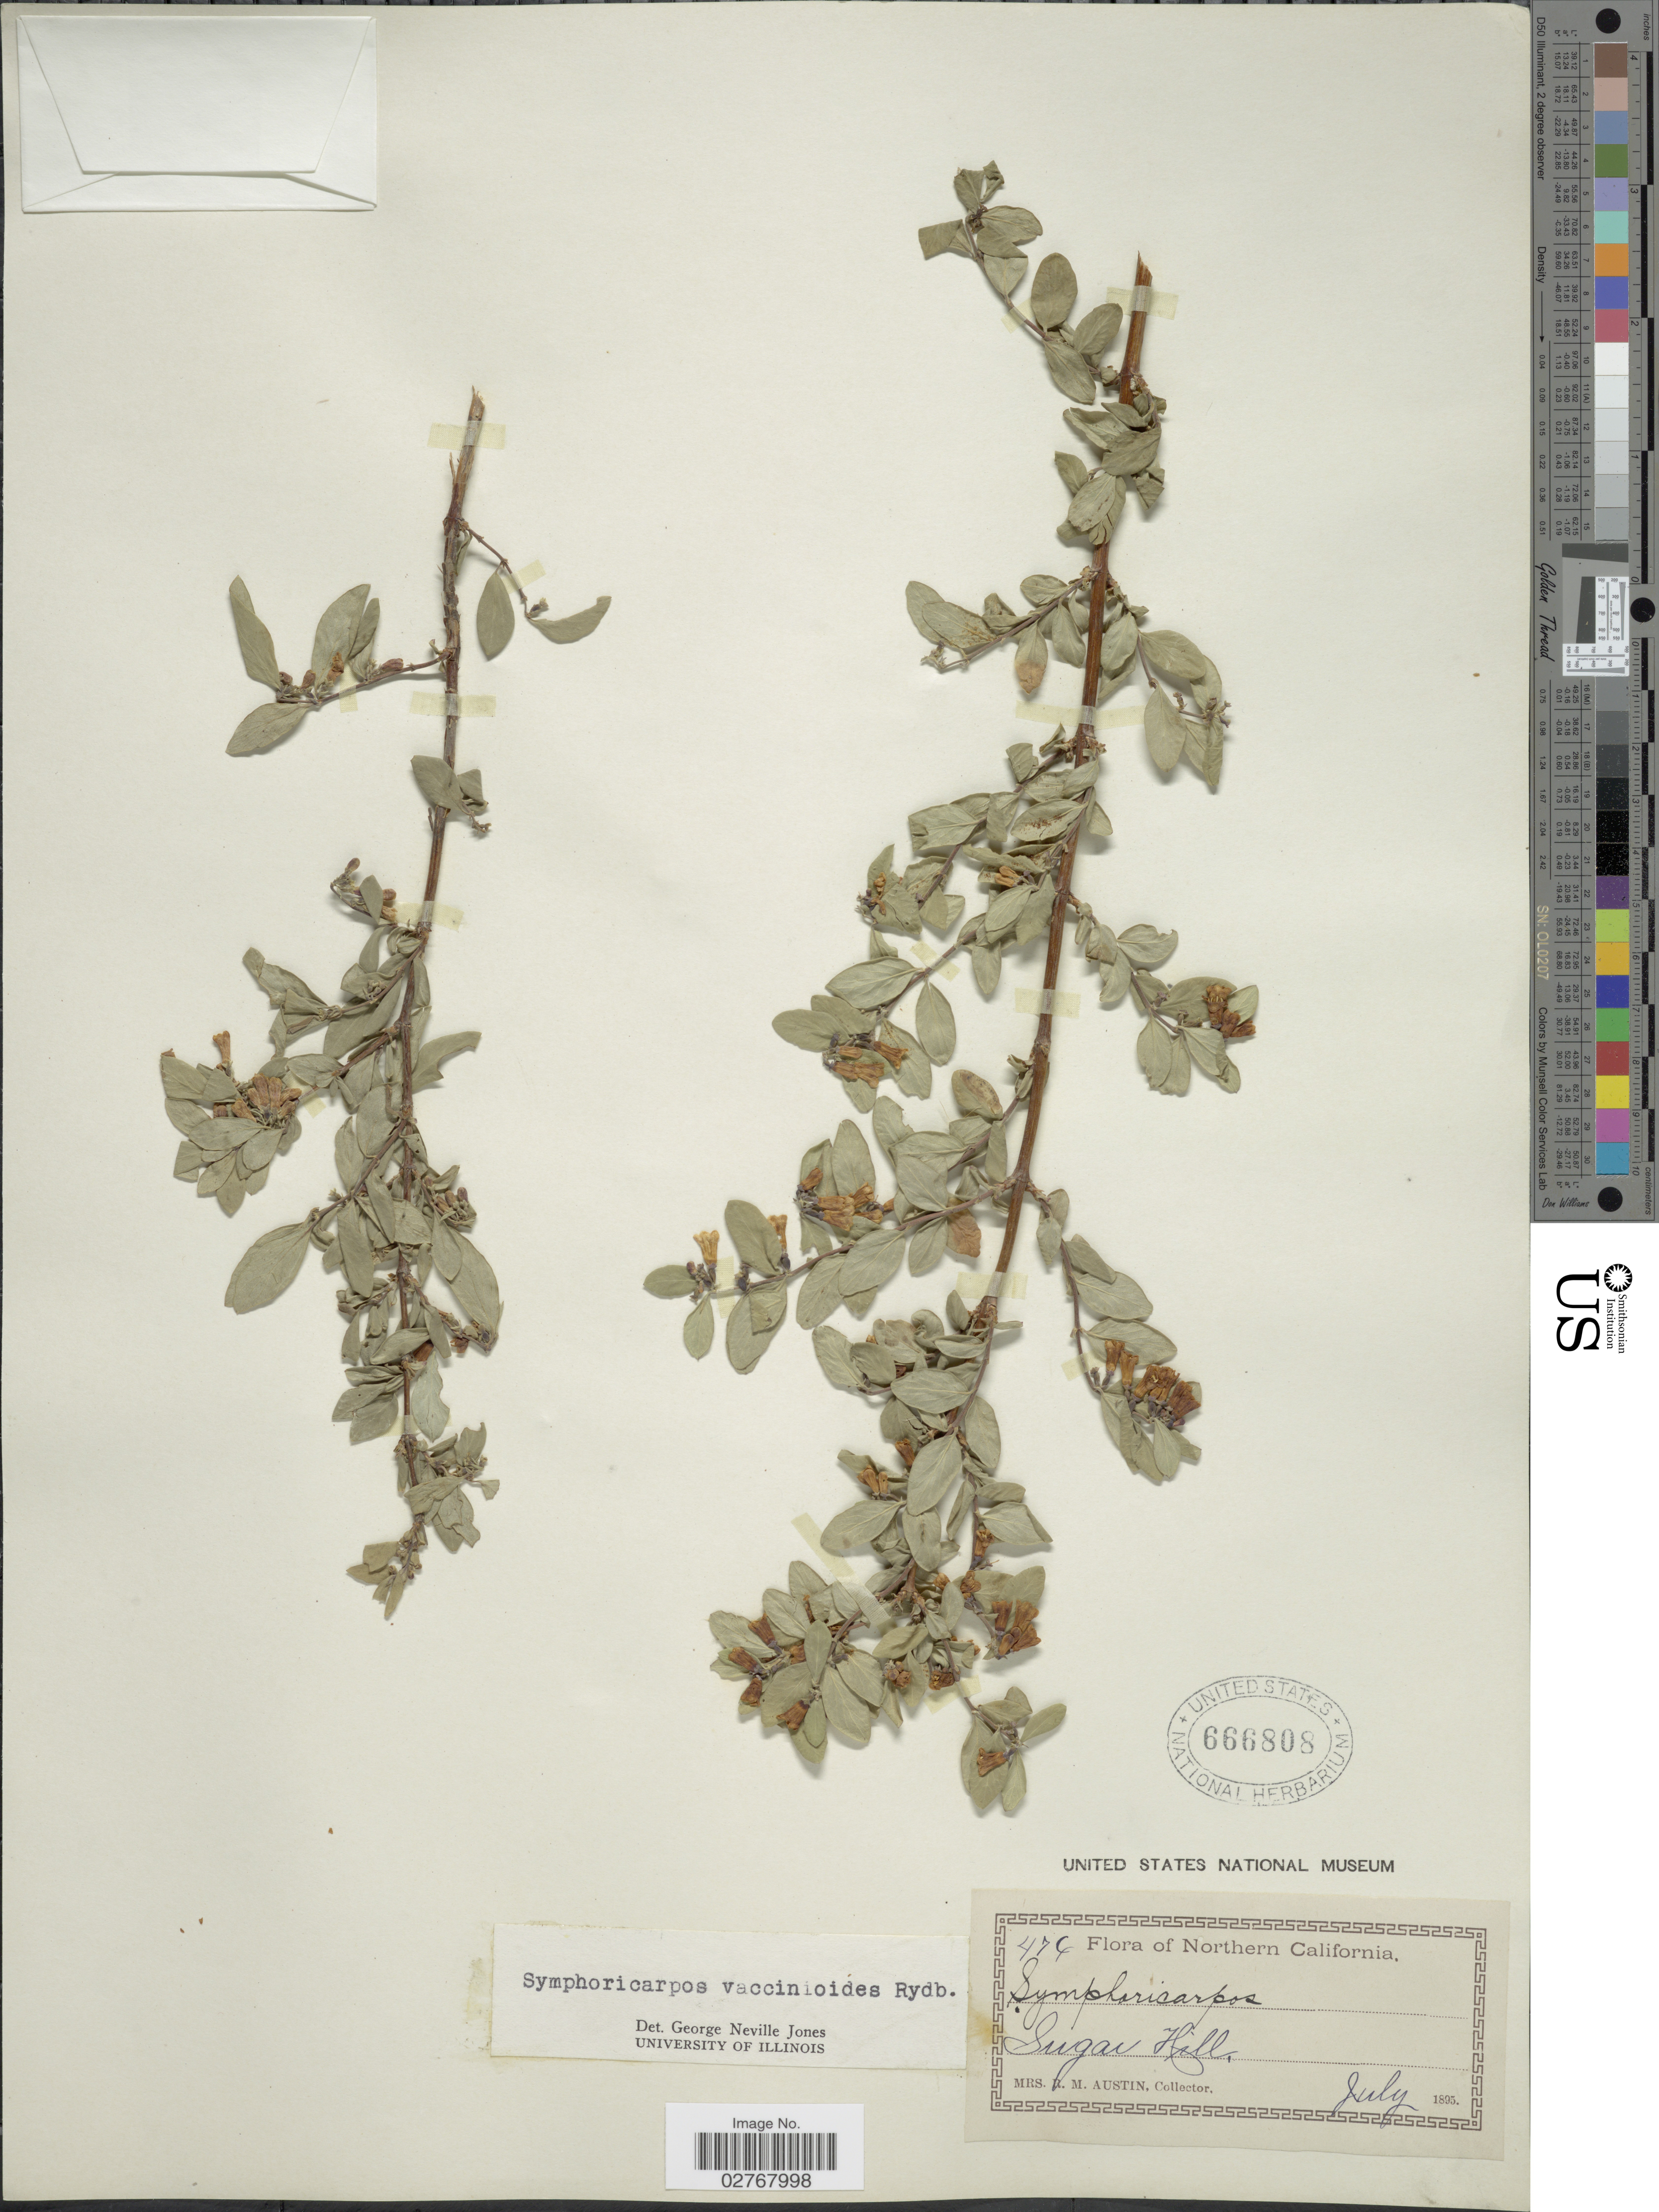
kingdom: Plantae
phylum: Tracheophyta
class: Magnoliopsida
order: Dipsacales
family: Caprifoliaceae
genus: Symphoricarpos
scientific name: Symphoricarpos vaccinioides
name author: Rydb.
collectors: R. Austin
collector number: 476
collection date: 1895-07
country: United States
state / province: California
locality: Northern California, Sugar Hill.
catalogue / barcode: US 666808